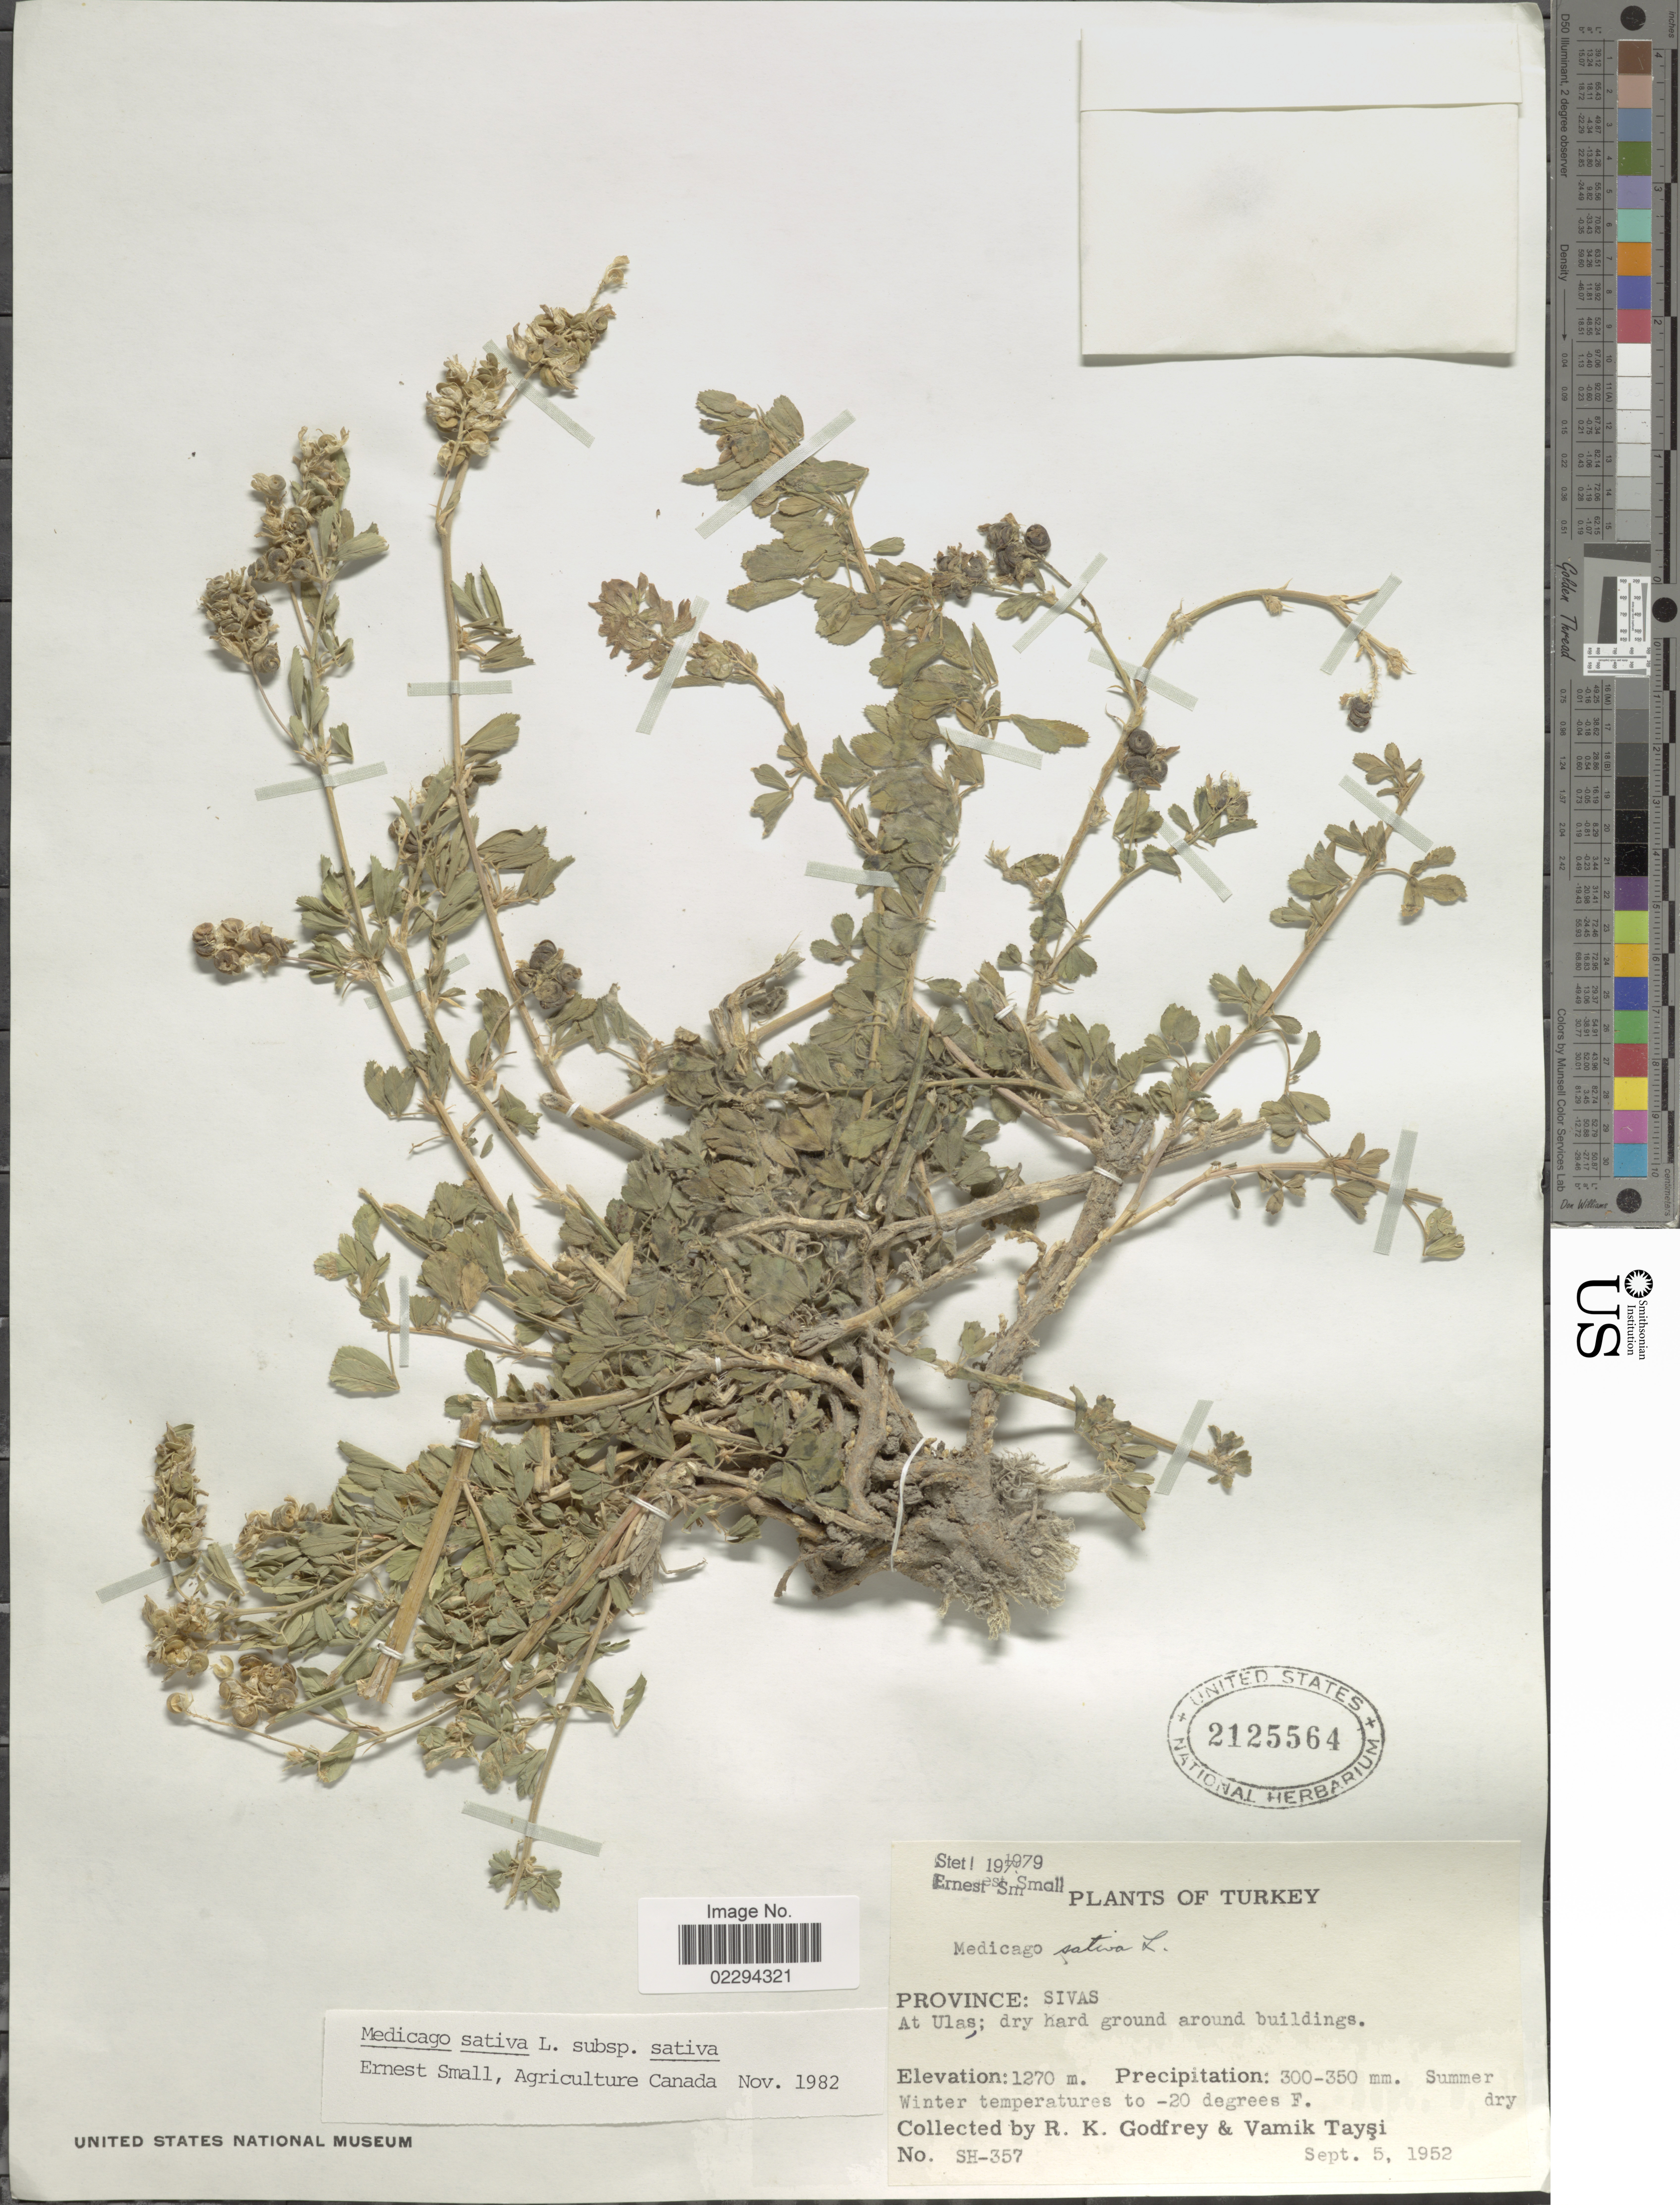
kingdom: Plantae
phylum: Tracheophyta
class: Magnoliopsida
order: Fabales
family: Fabaceae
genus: Medicago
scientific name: Medicago sativa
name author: L.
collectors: R. K. Godfrey & V. Taysi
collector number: SH-357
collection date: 1952-09-05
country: Turkey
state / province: Sivas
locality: At Ulas, dry hard ground around buildings.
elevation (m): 1270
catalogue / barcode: US 2125564